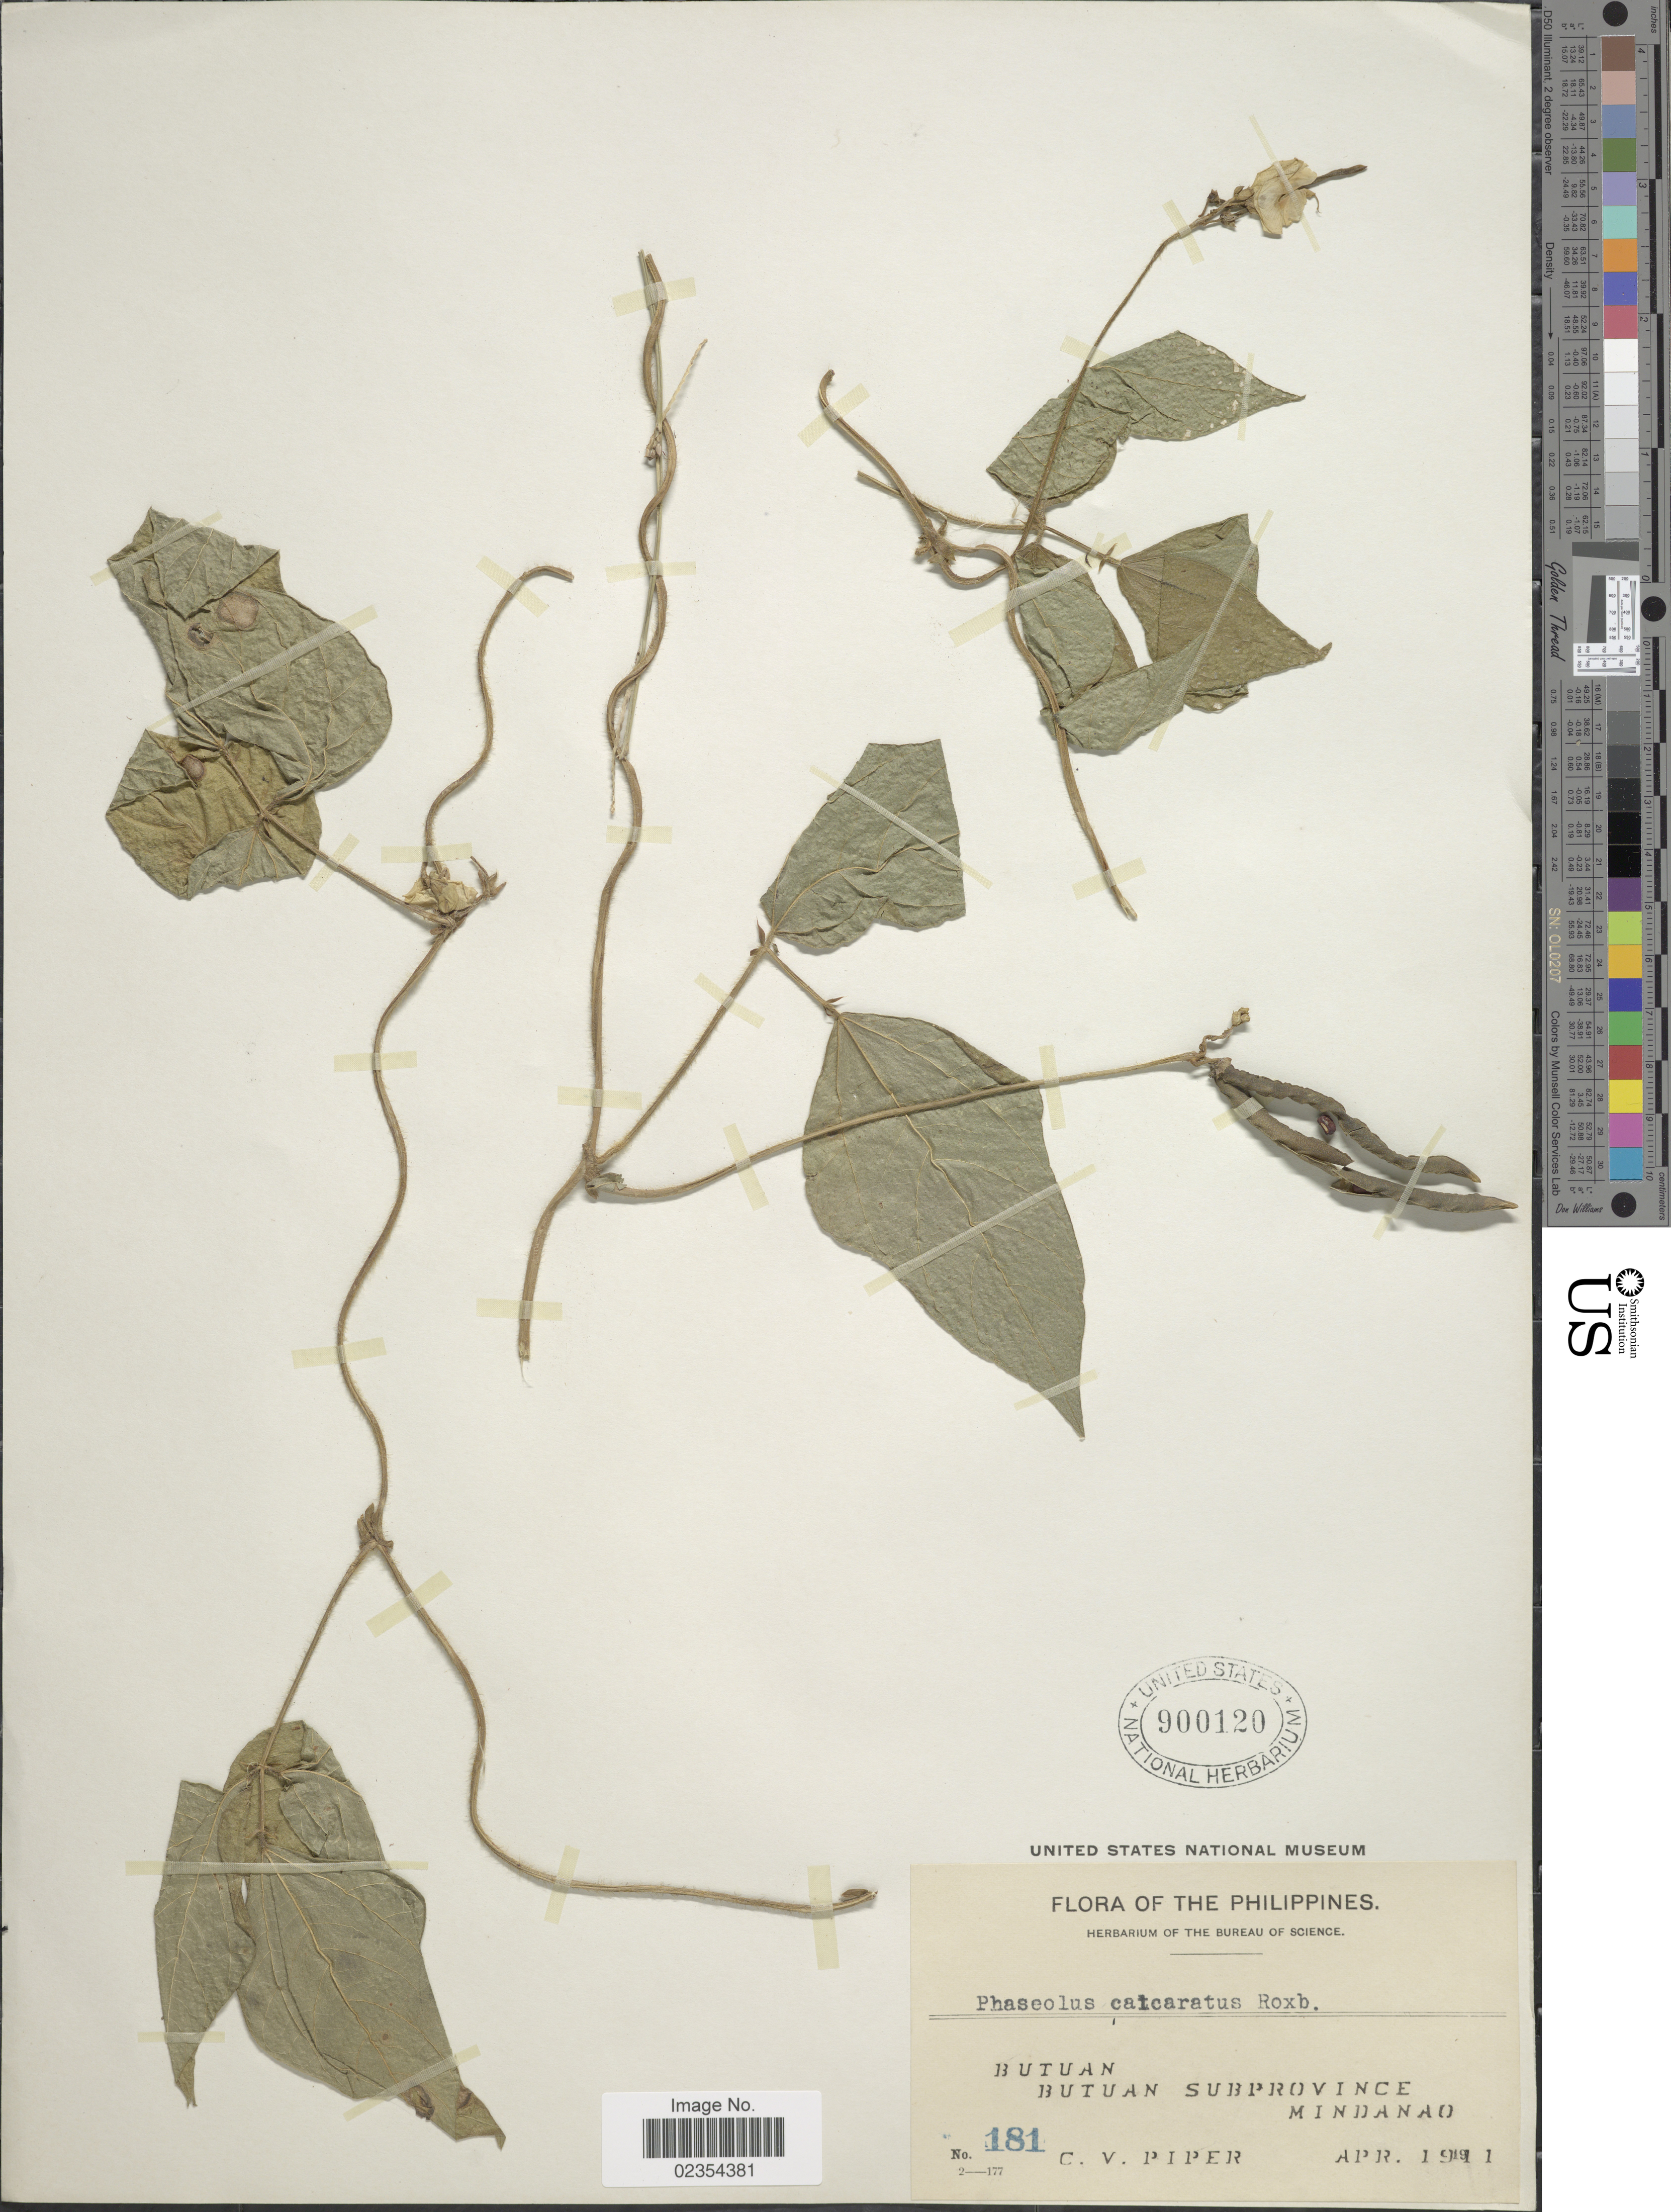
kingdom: Plantae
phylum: Tracheophyta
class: Magnoliopsida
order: Fabales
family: Fabaceae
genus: Vigna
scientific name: Vigna umbellata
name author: (Thunb.) Ohwi & H. Ohashi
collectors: C. V. Piper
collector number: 181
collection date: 1911-04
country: Philippines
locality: Butuan, Butuan Subprovince, Mindanao.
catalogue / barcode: US 900120